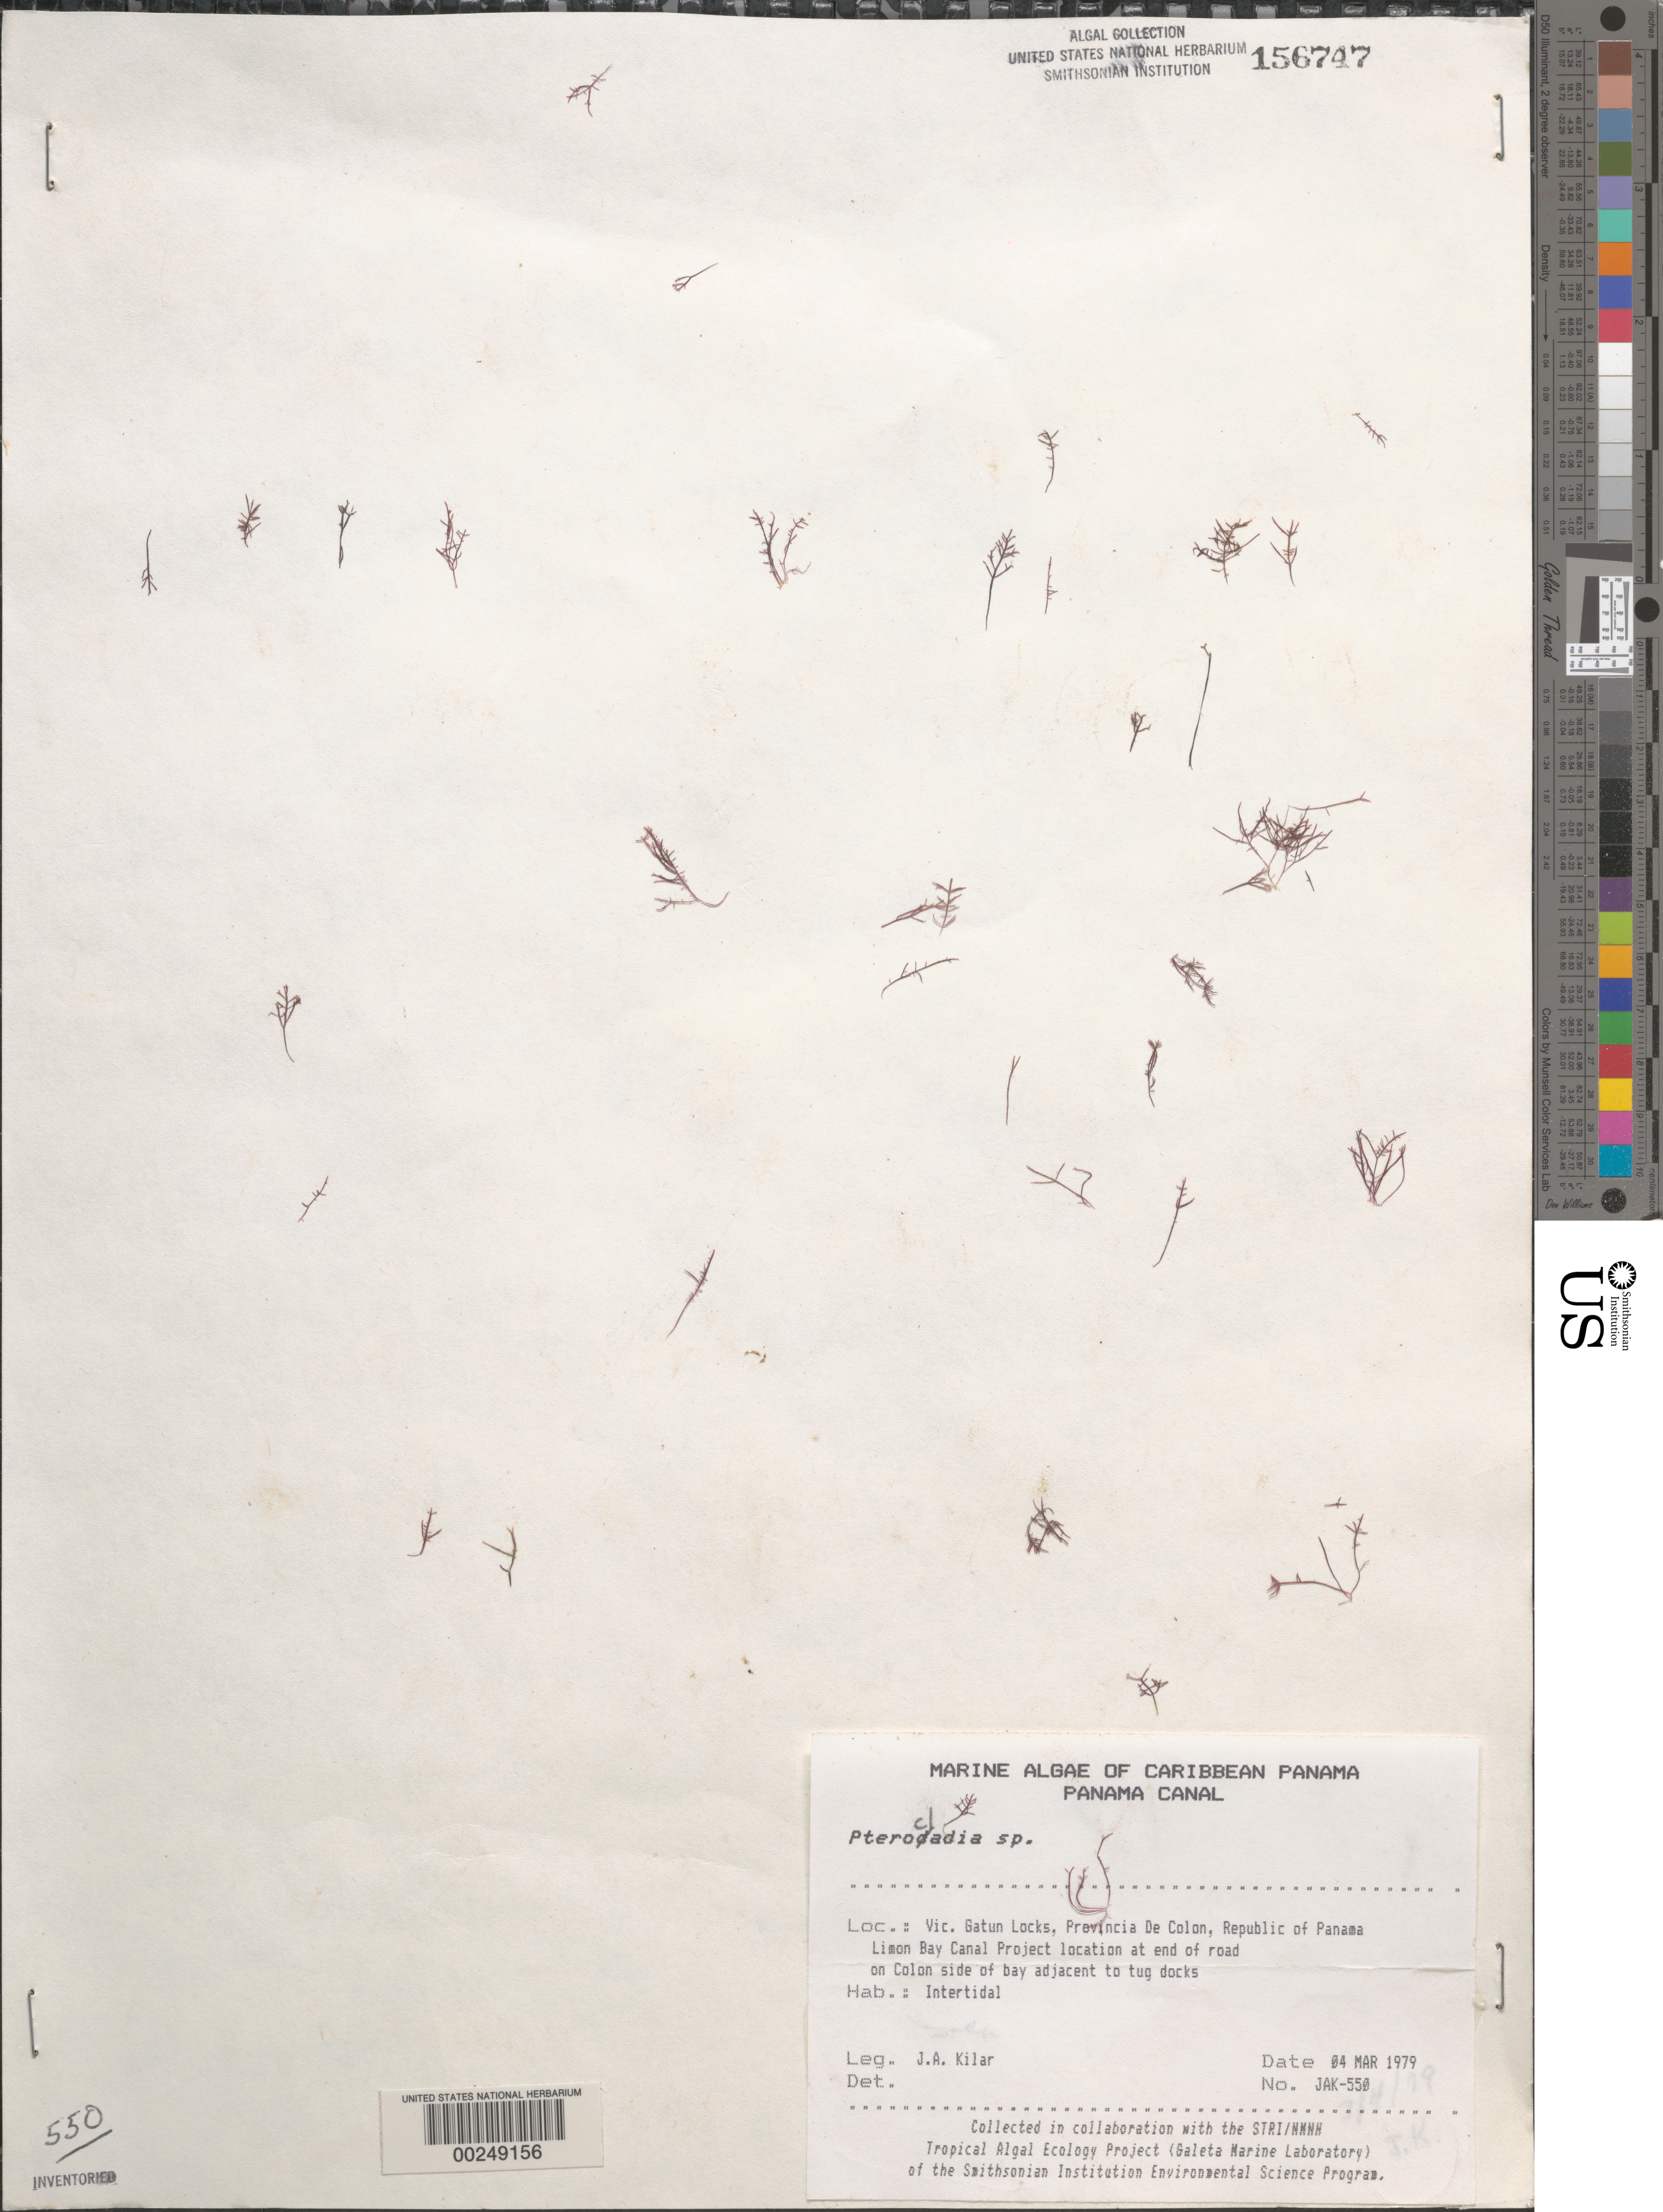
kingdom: Plantae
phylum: Rhodophyta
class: Florideophyceae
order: Gelidiales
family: Pterocladiaceae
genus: Pterocladia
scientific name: Pterocladia sp.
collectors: J. A. Kilar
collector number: JAK-550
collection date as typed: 04 Mar 1979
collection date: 1979-03-04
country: Panama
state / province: Colón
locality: Limon Bay Canal Project, Gatun Locks area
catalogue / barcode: US 156747